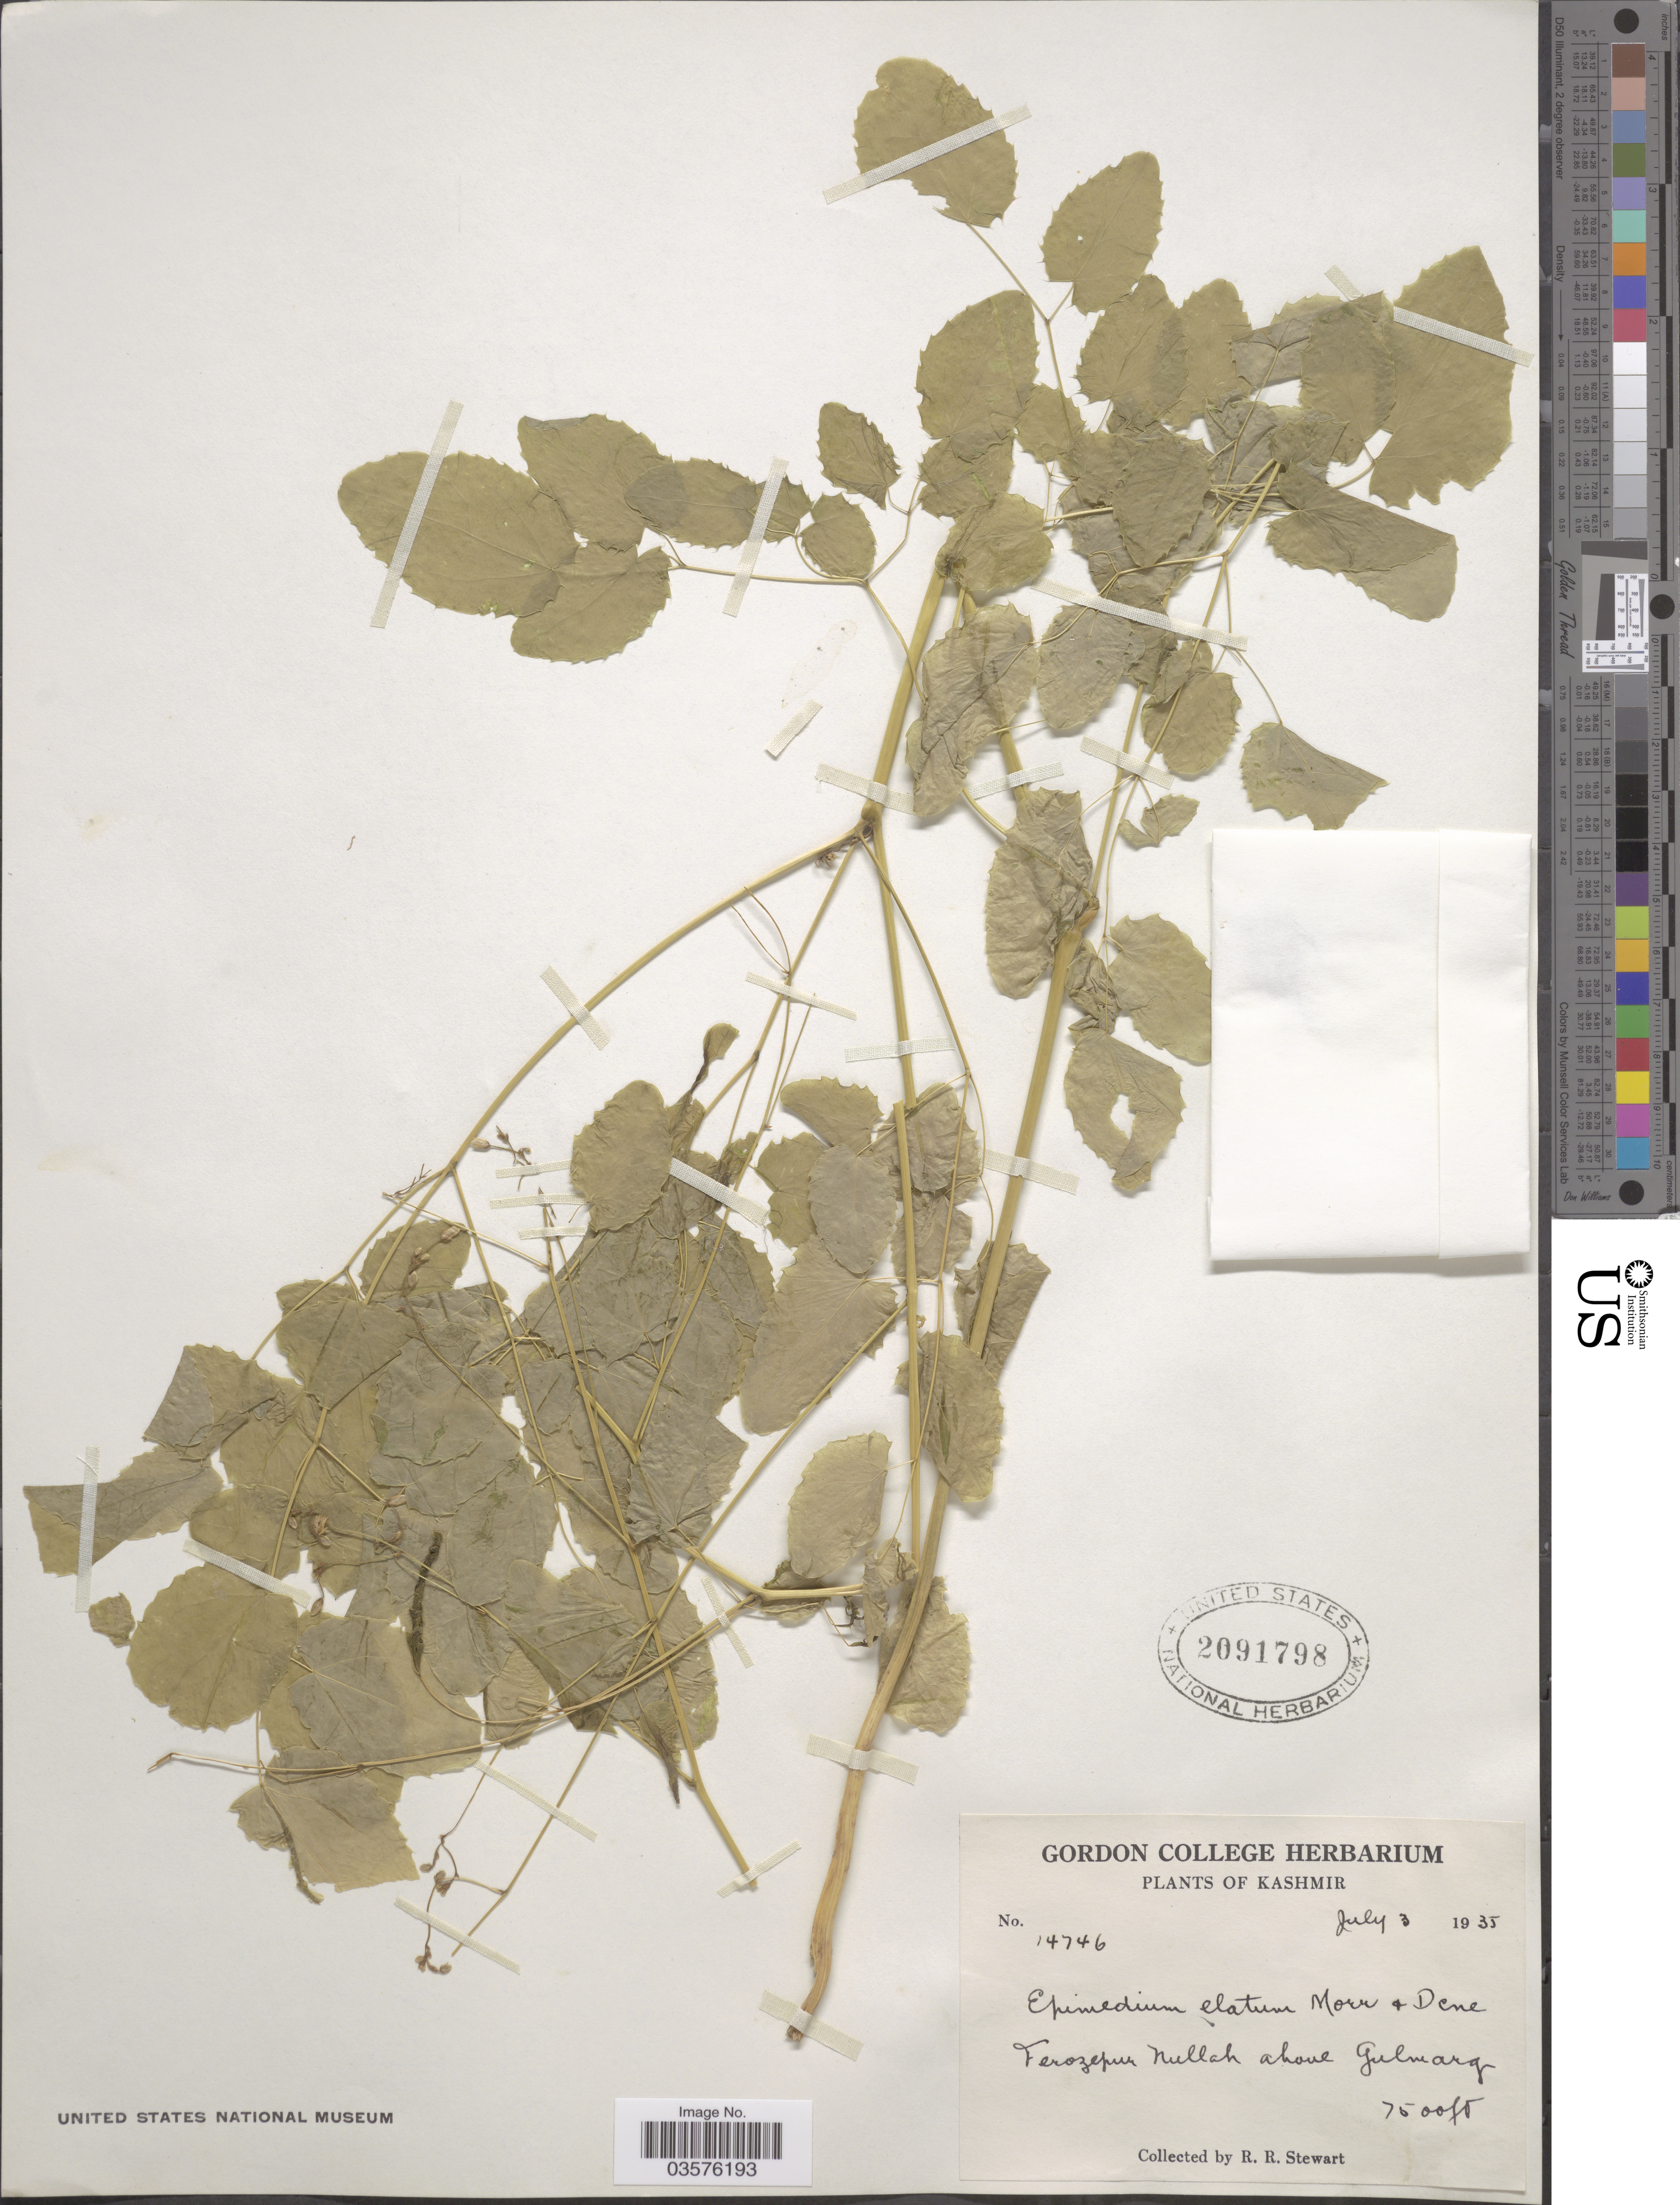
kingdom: Plantae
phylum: Tracheophyta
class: Magnoliopsida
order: Ranunculales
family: Berberidaceae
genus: Epimedium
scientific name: Epimedium elatum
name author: C. Morren & Decne.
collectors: R. Stewart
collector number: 14746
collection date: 1935-07-03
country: India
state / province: Jammu and Kashmir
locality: Kashmir. Ferozepur Nullah above Gulmarg.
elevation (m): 2286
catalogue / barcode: US 2091798